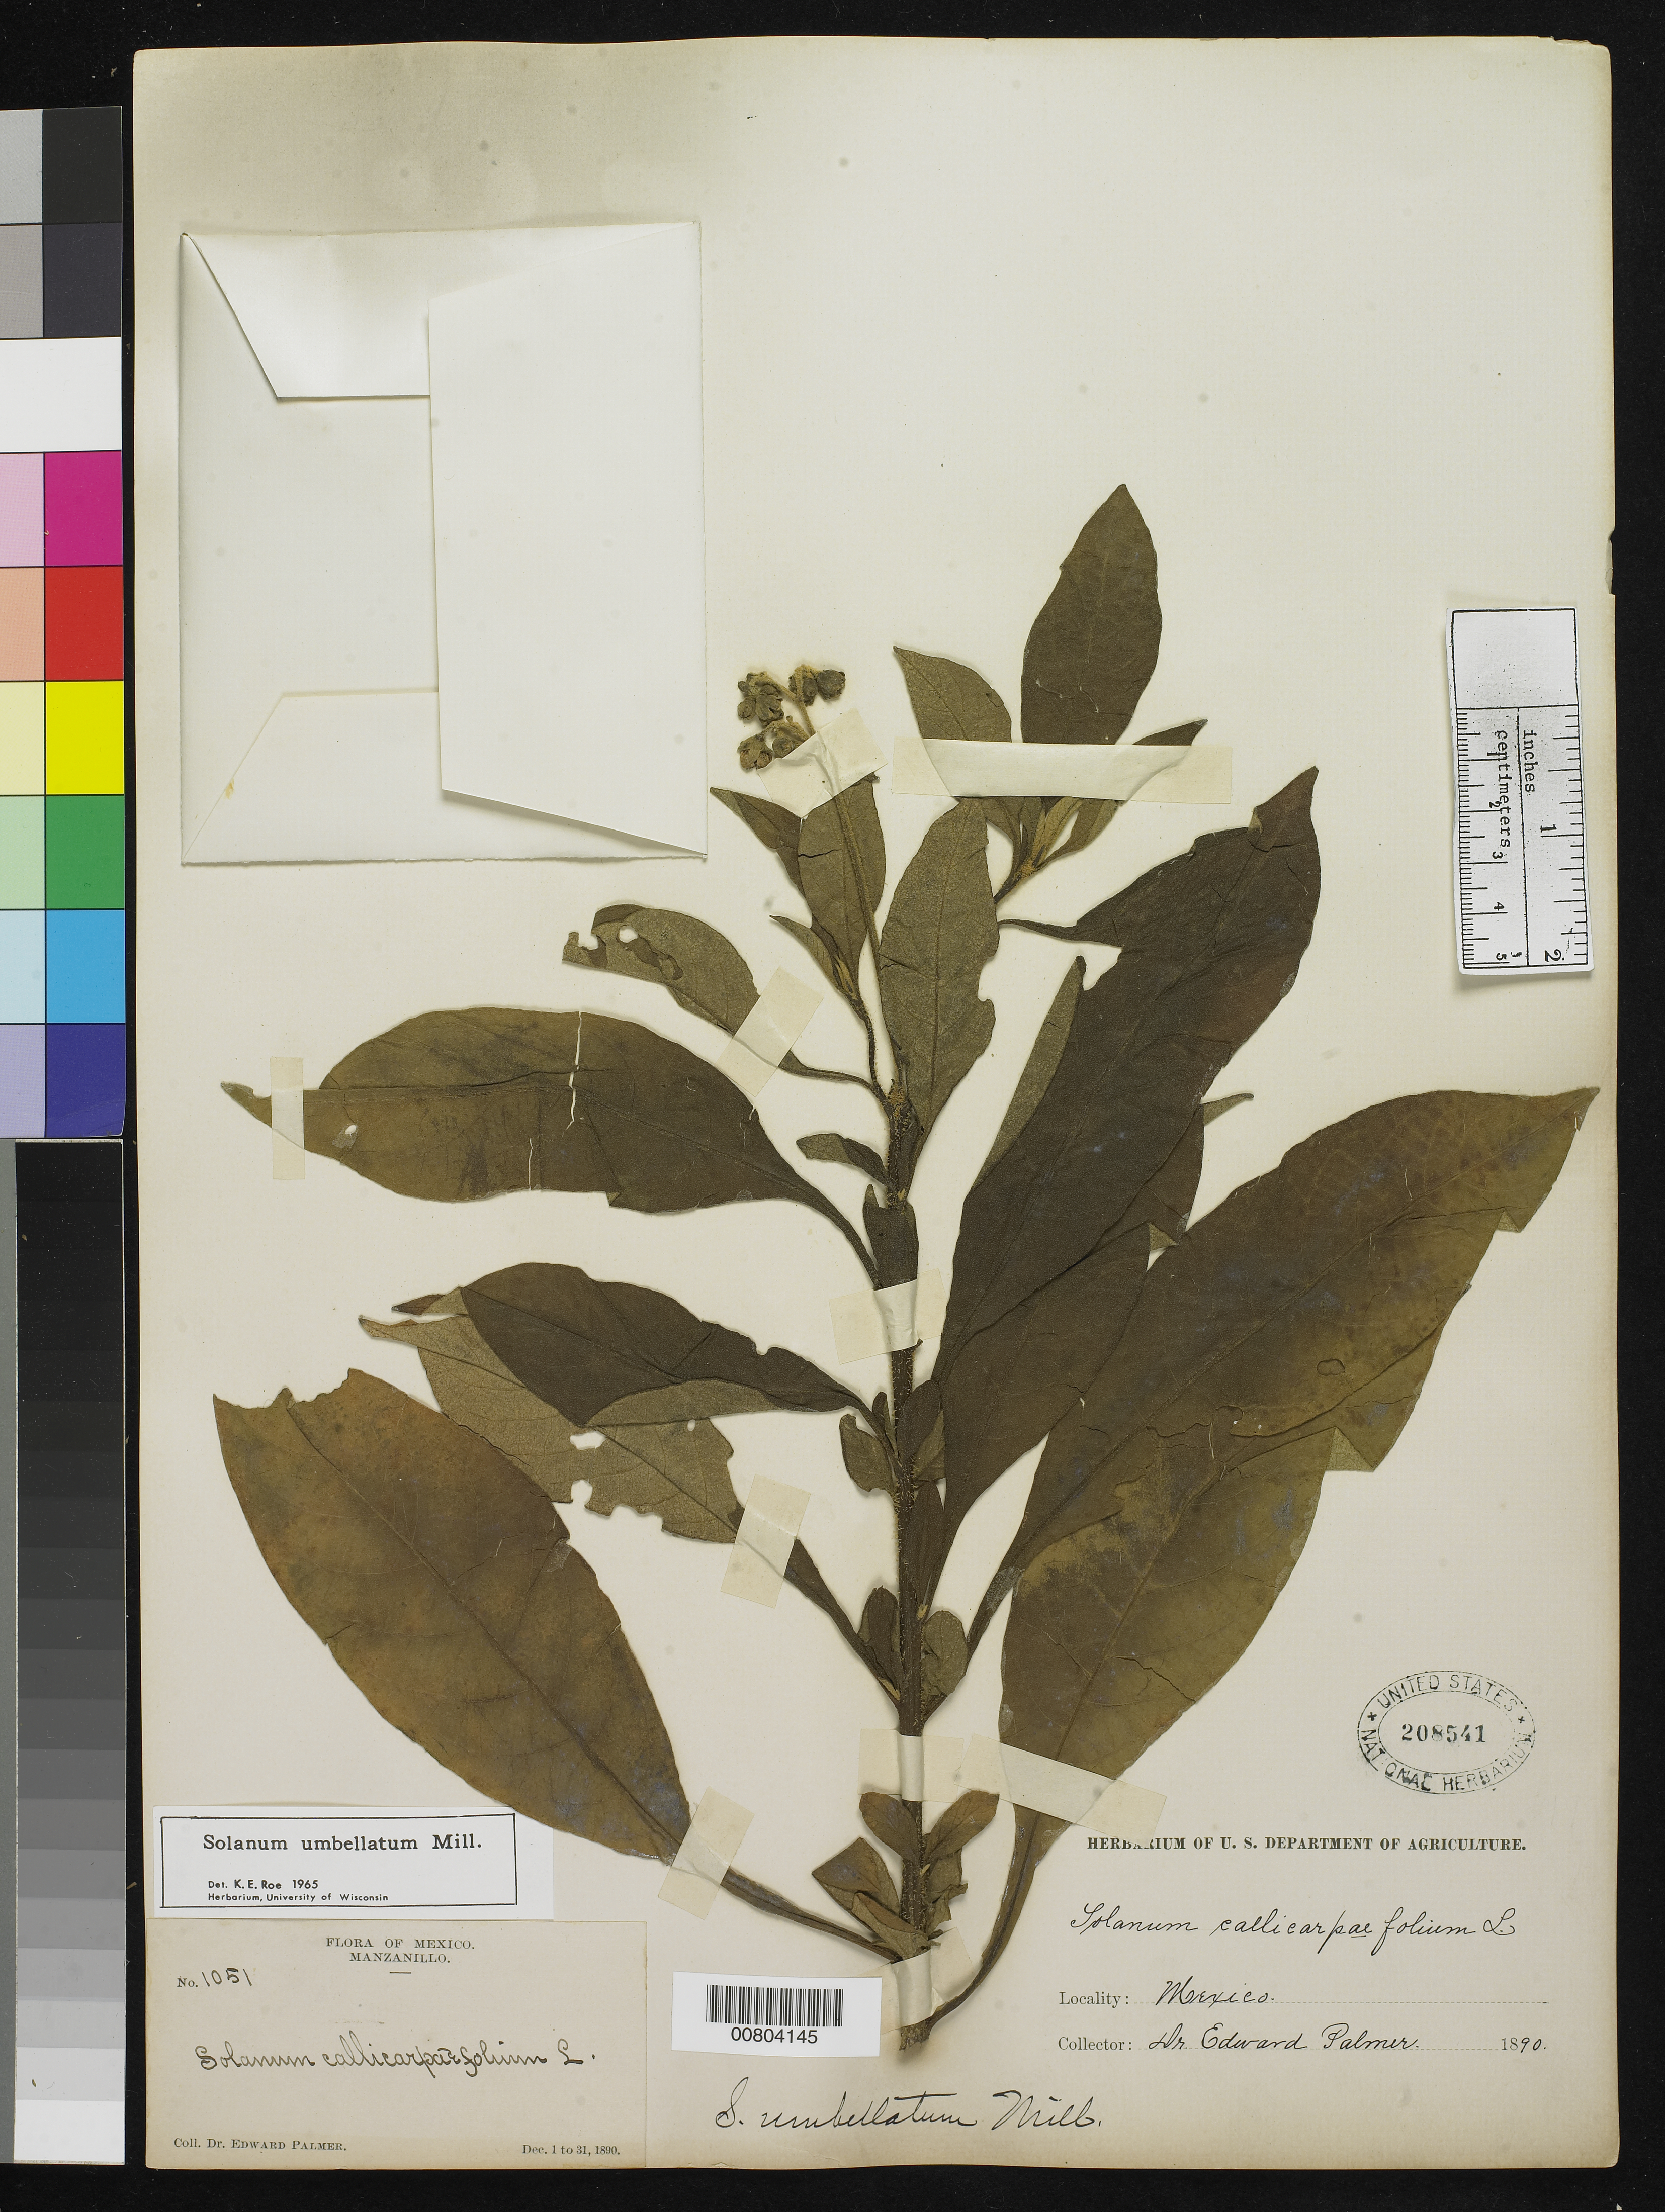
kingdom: Plantae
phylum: Tracheophyta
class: Magnoliopsida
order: Solanales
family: Solanaceae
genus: Solanum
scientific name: Solanum umbellatum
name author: Mill.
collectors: E. Palmer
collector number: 1051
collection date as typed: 01 Dec 1890 to 31 Dec 1890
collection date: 1890-12-01/1890-12-31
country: Mexico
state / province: Colima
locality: Manzanillo, Colima.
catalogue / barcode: US 208541